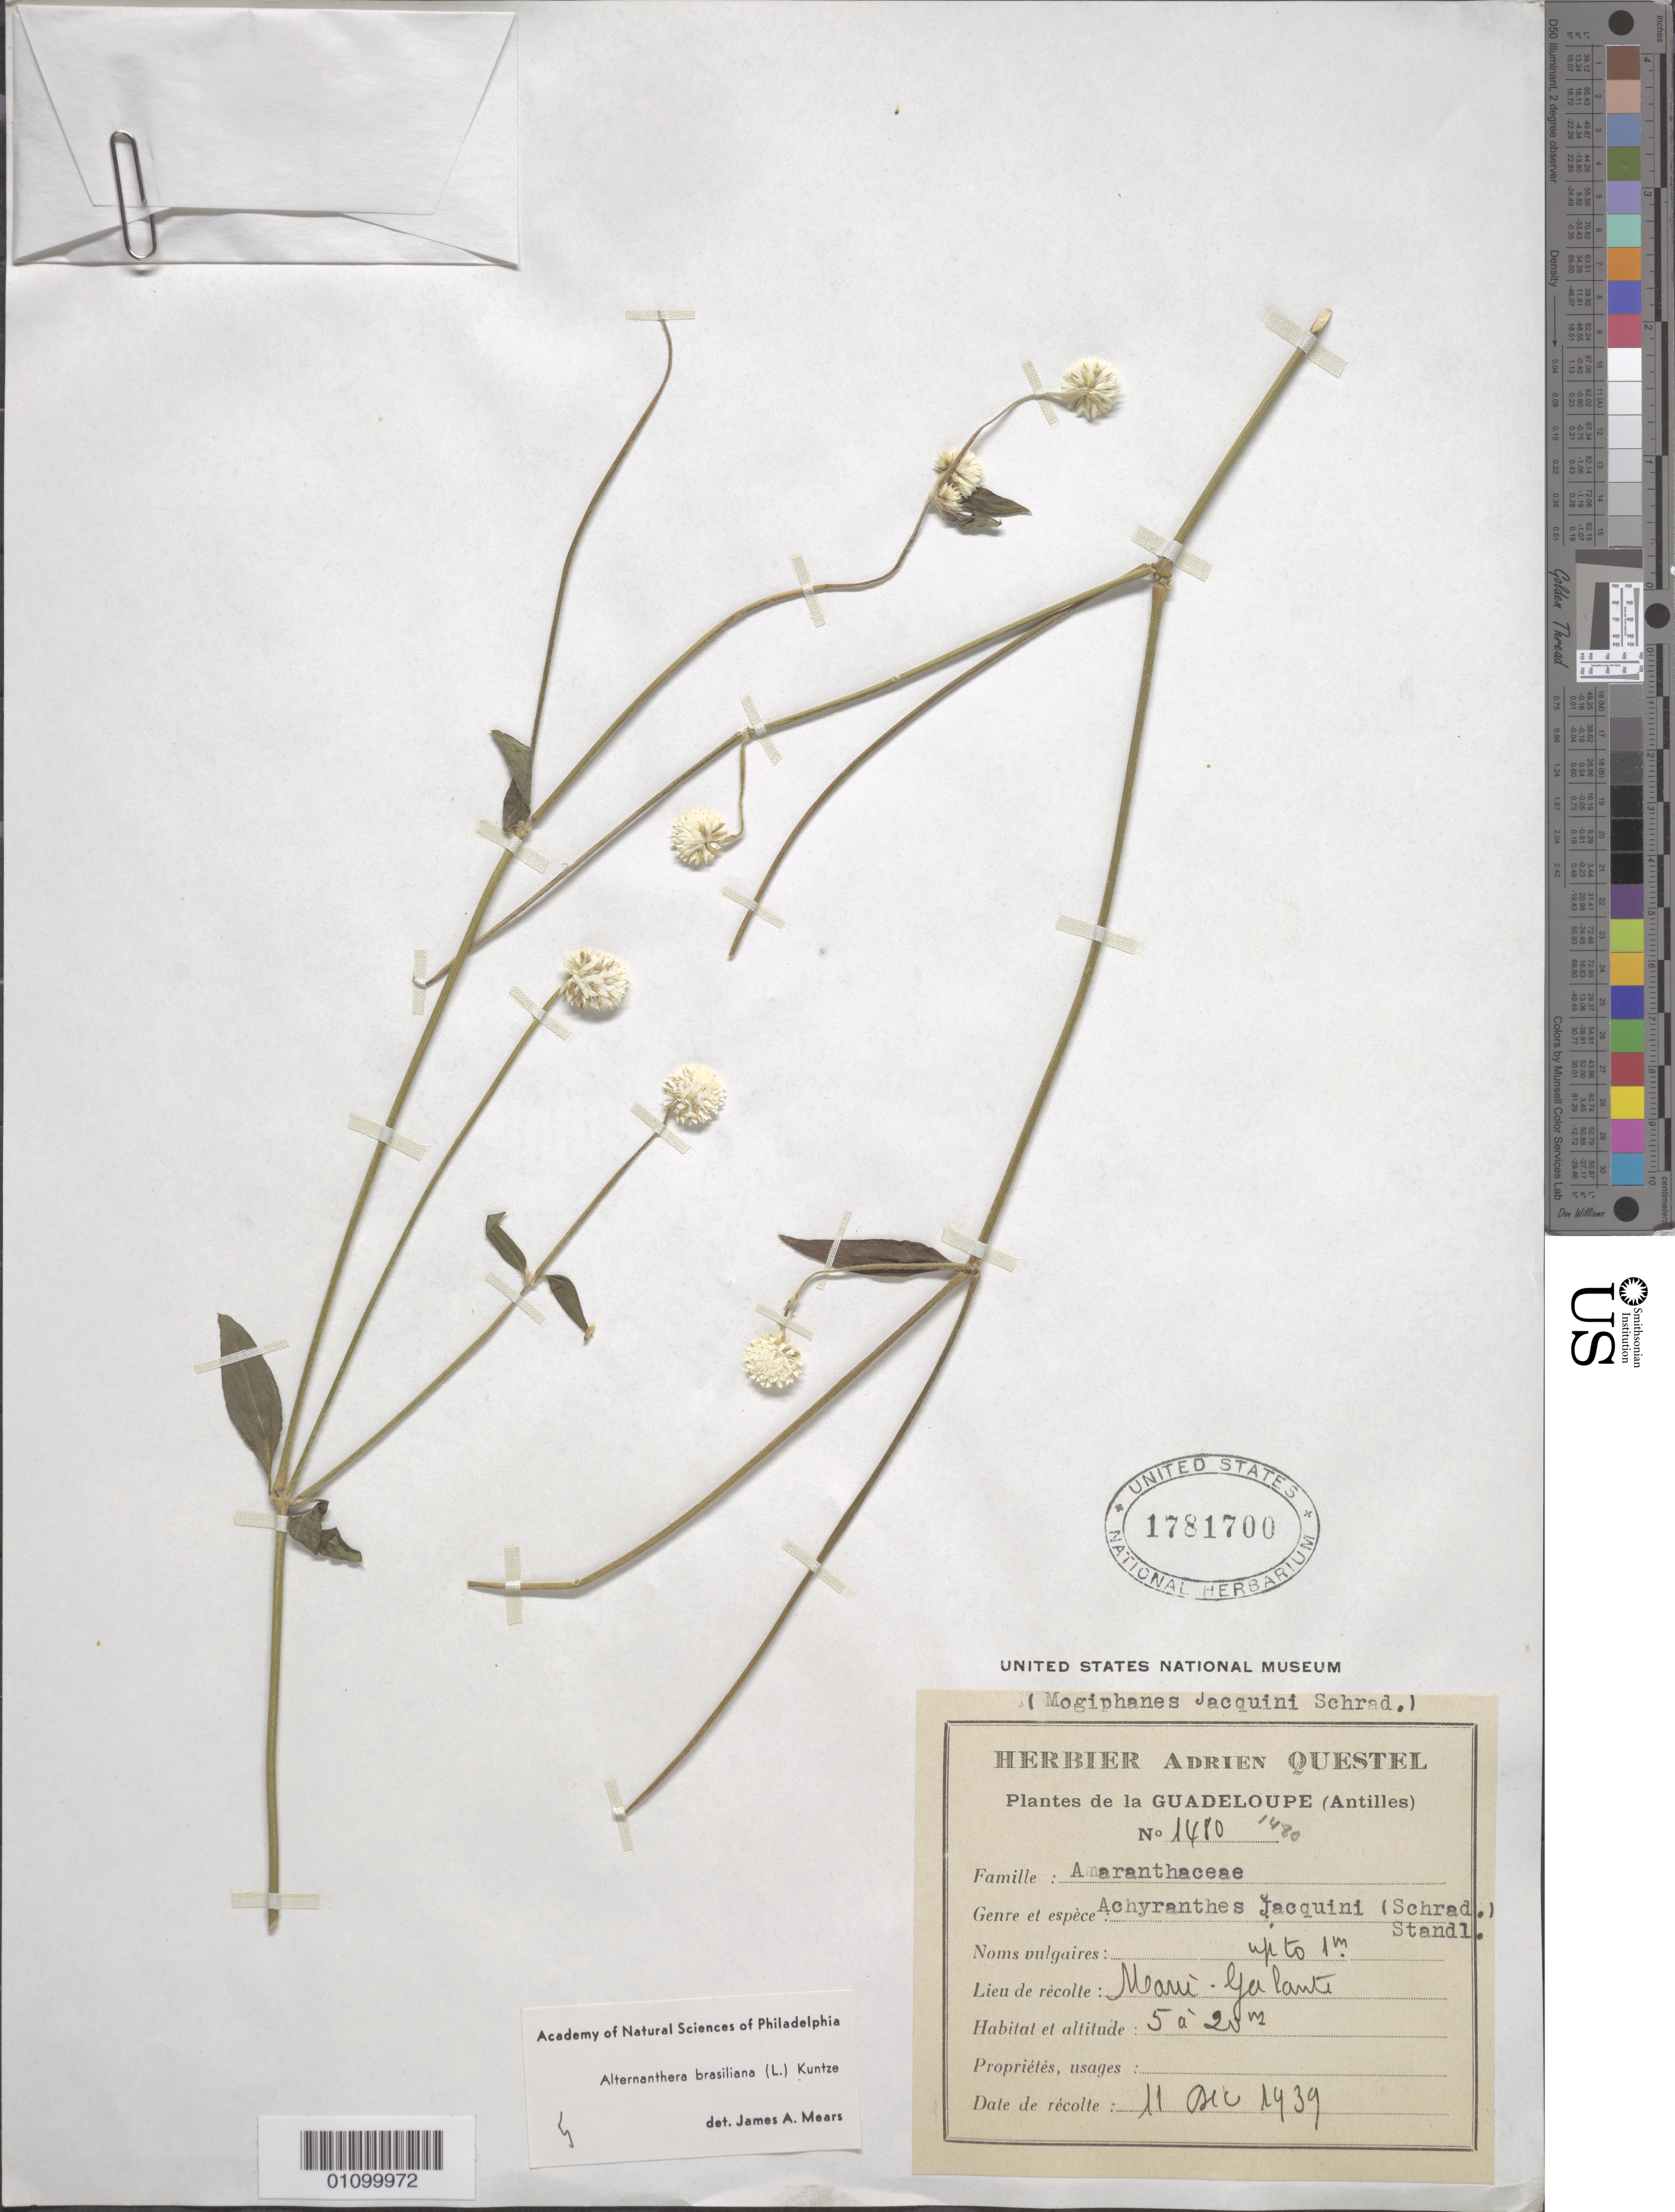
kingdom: Plantae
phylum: Tracheophyta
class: Magnoliopsida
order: Caryophyllales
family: Amaranthaceae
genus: Alternanthera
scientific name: Alternanthera brasiliana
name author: (L.) Kuntze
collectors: A. Questel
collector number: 1480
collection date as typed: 11 Dec 1939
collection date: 1939-12-11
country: Guadeloupe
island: Marie Galante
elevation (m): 5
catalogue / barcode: US 1781700